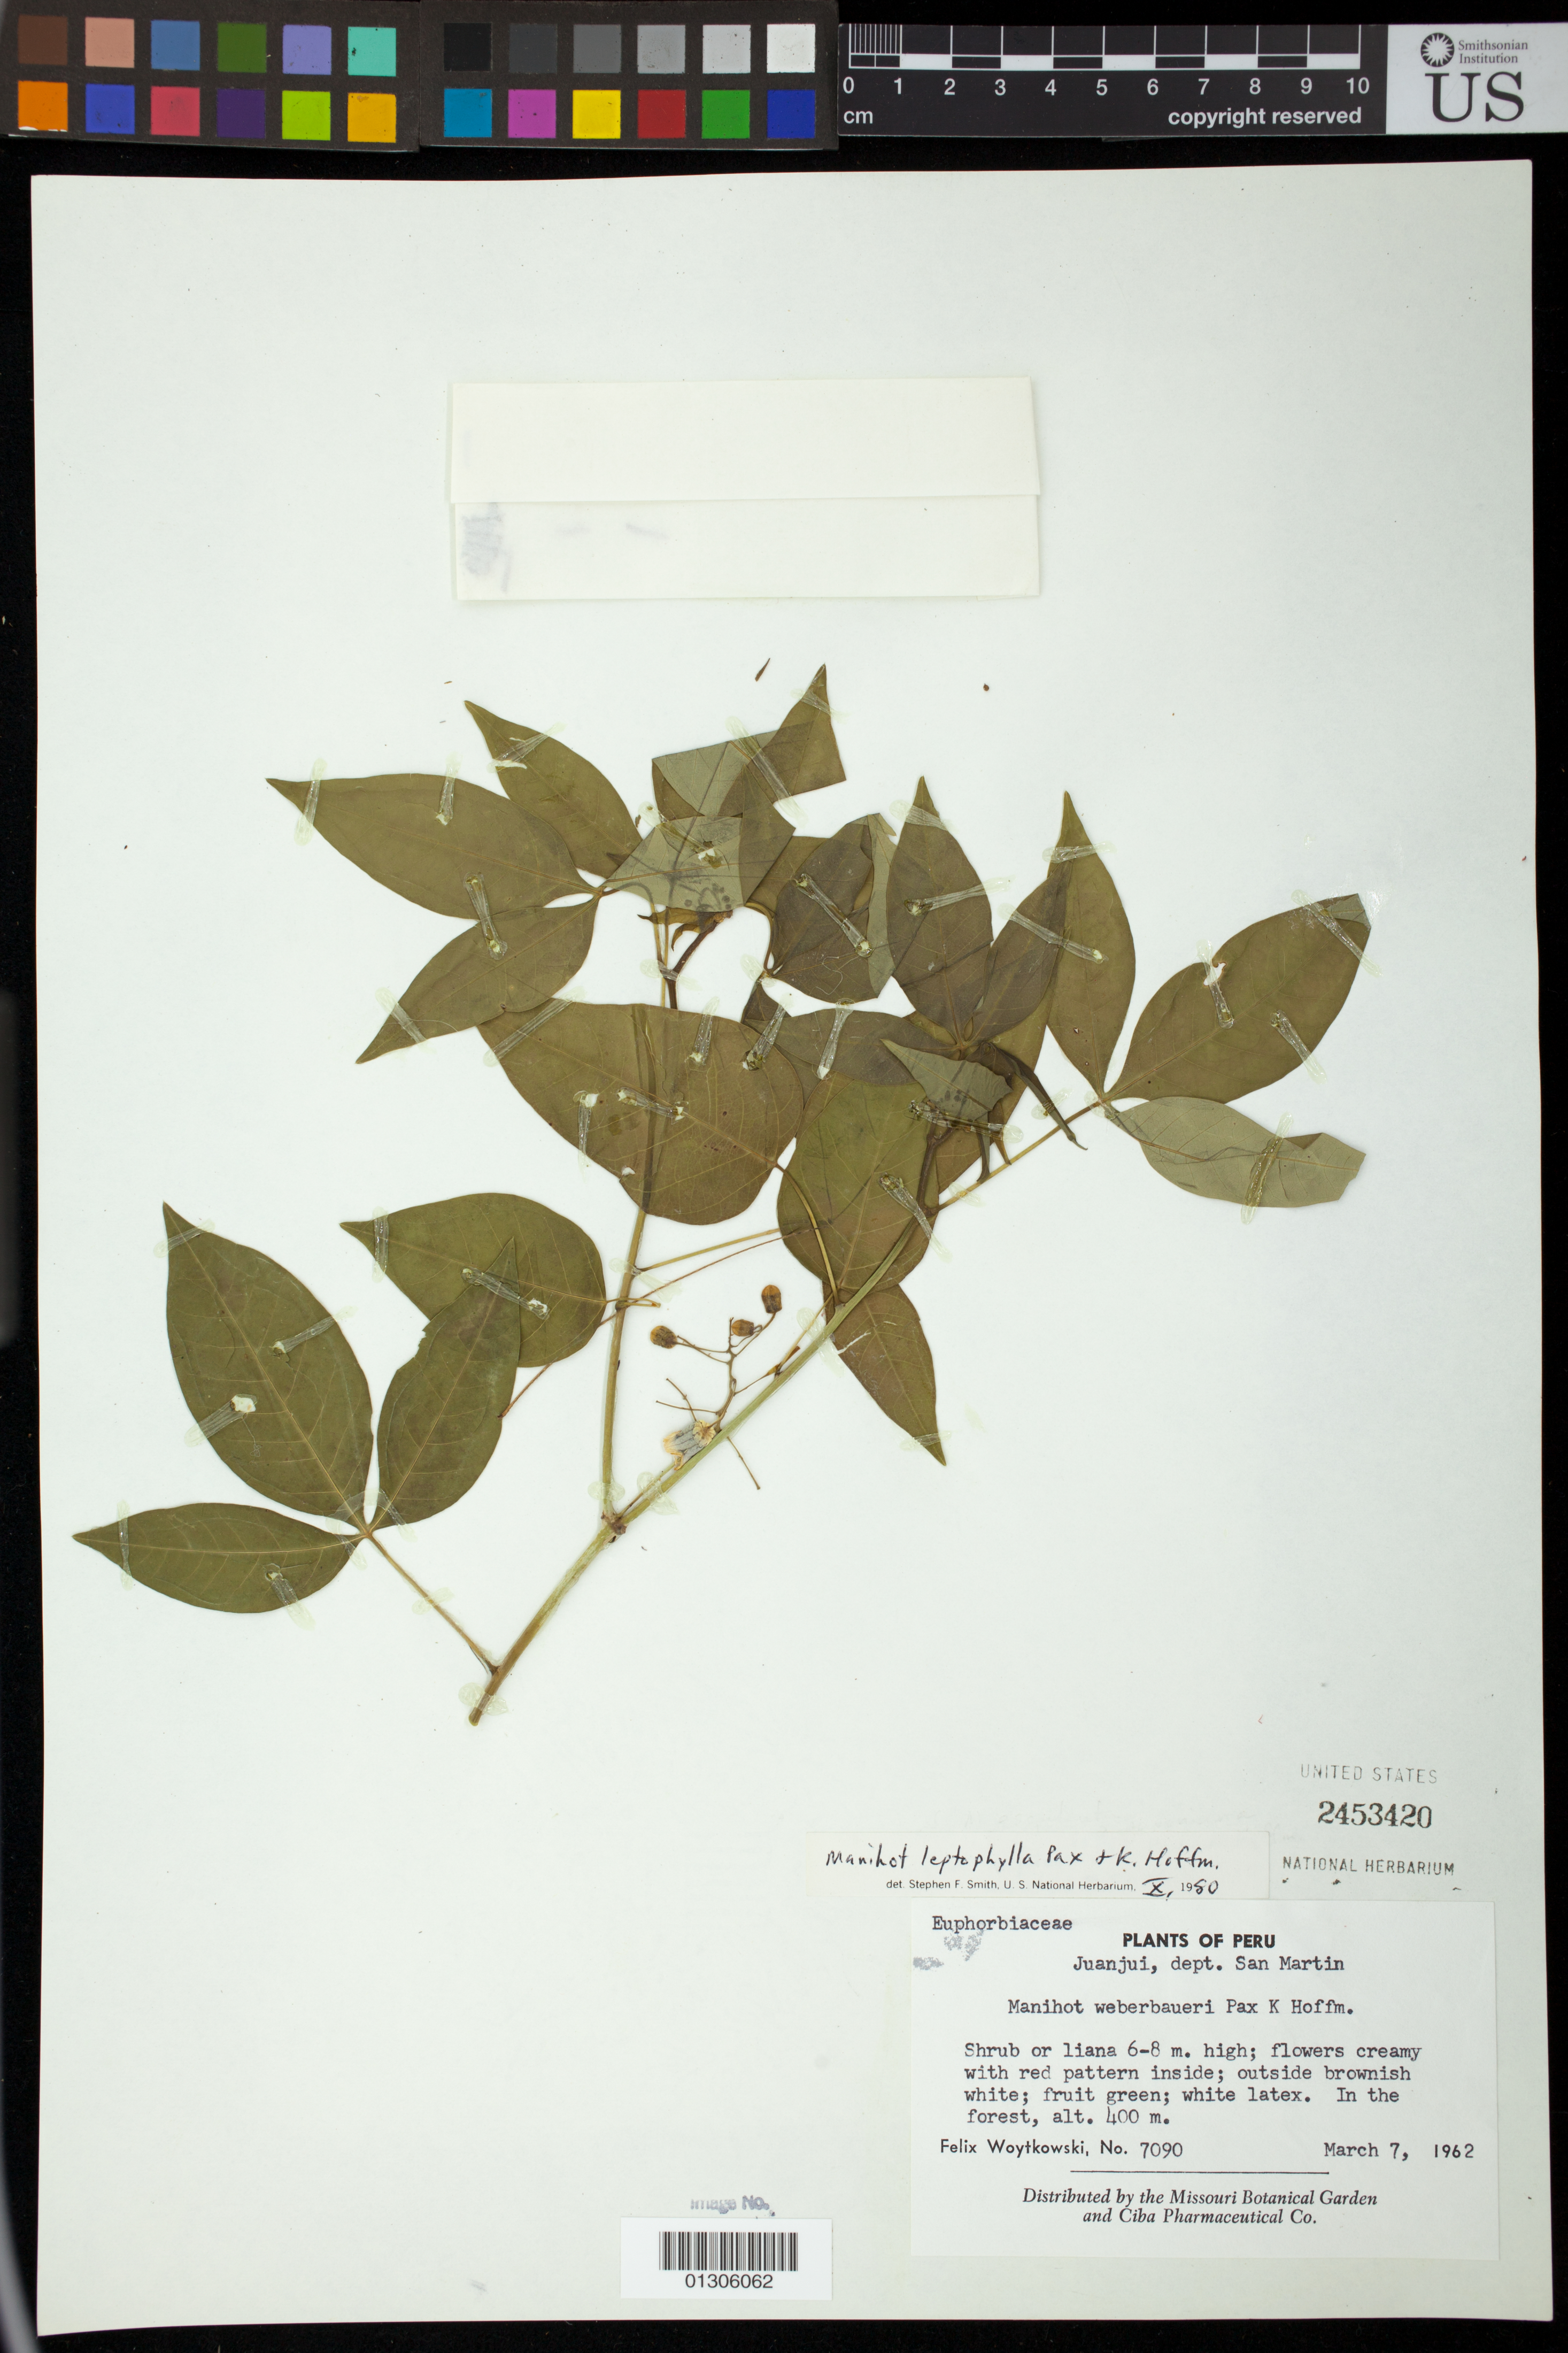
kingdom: Plantae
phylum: Tracheophyta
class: Magnoliopsida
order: Malpighiales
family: Euphorbiaceae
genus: Manihot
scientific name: Manihot brachyloba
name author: Müll. Arg.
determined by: Mendoza, M.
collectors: F. Woytkowski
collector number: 7090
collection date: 1962-07-03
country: Peru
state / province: San Martín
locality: Juanjui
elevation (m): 400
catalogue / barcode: US 2453420